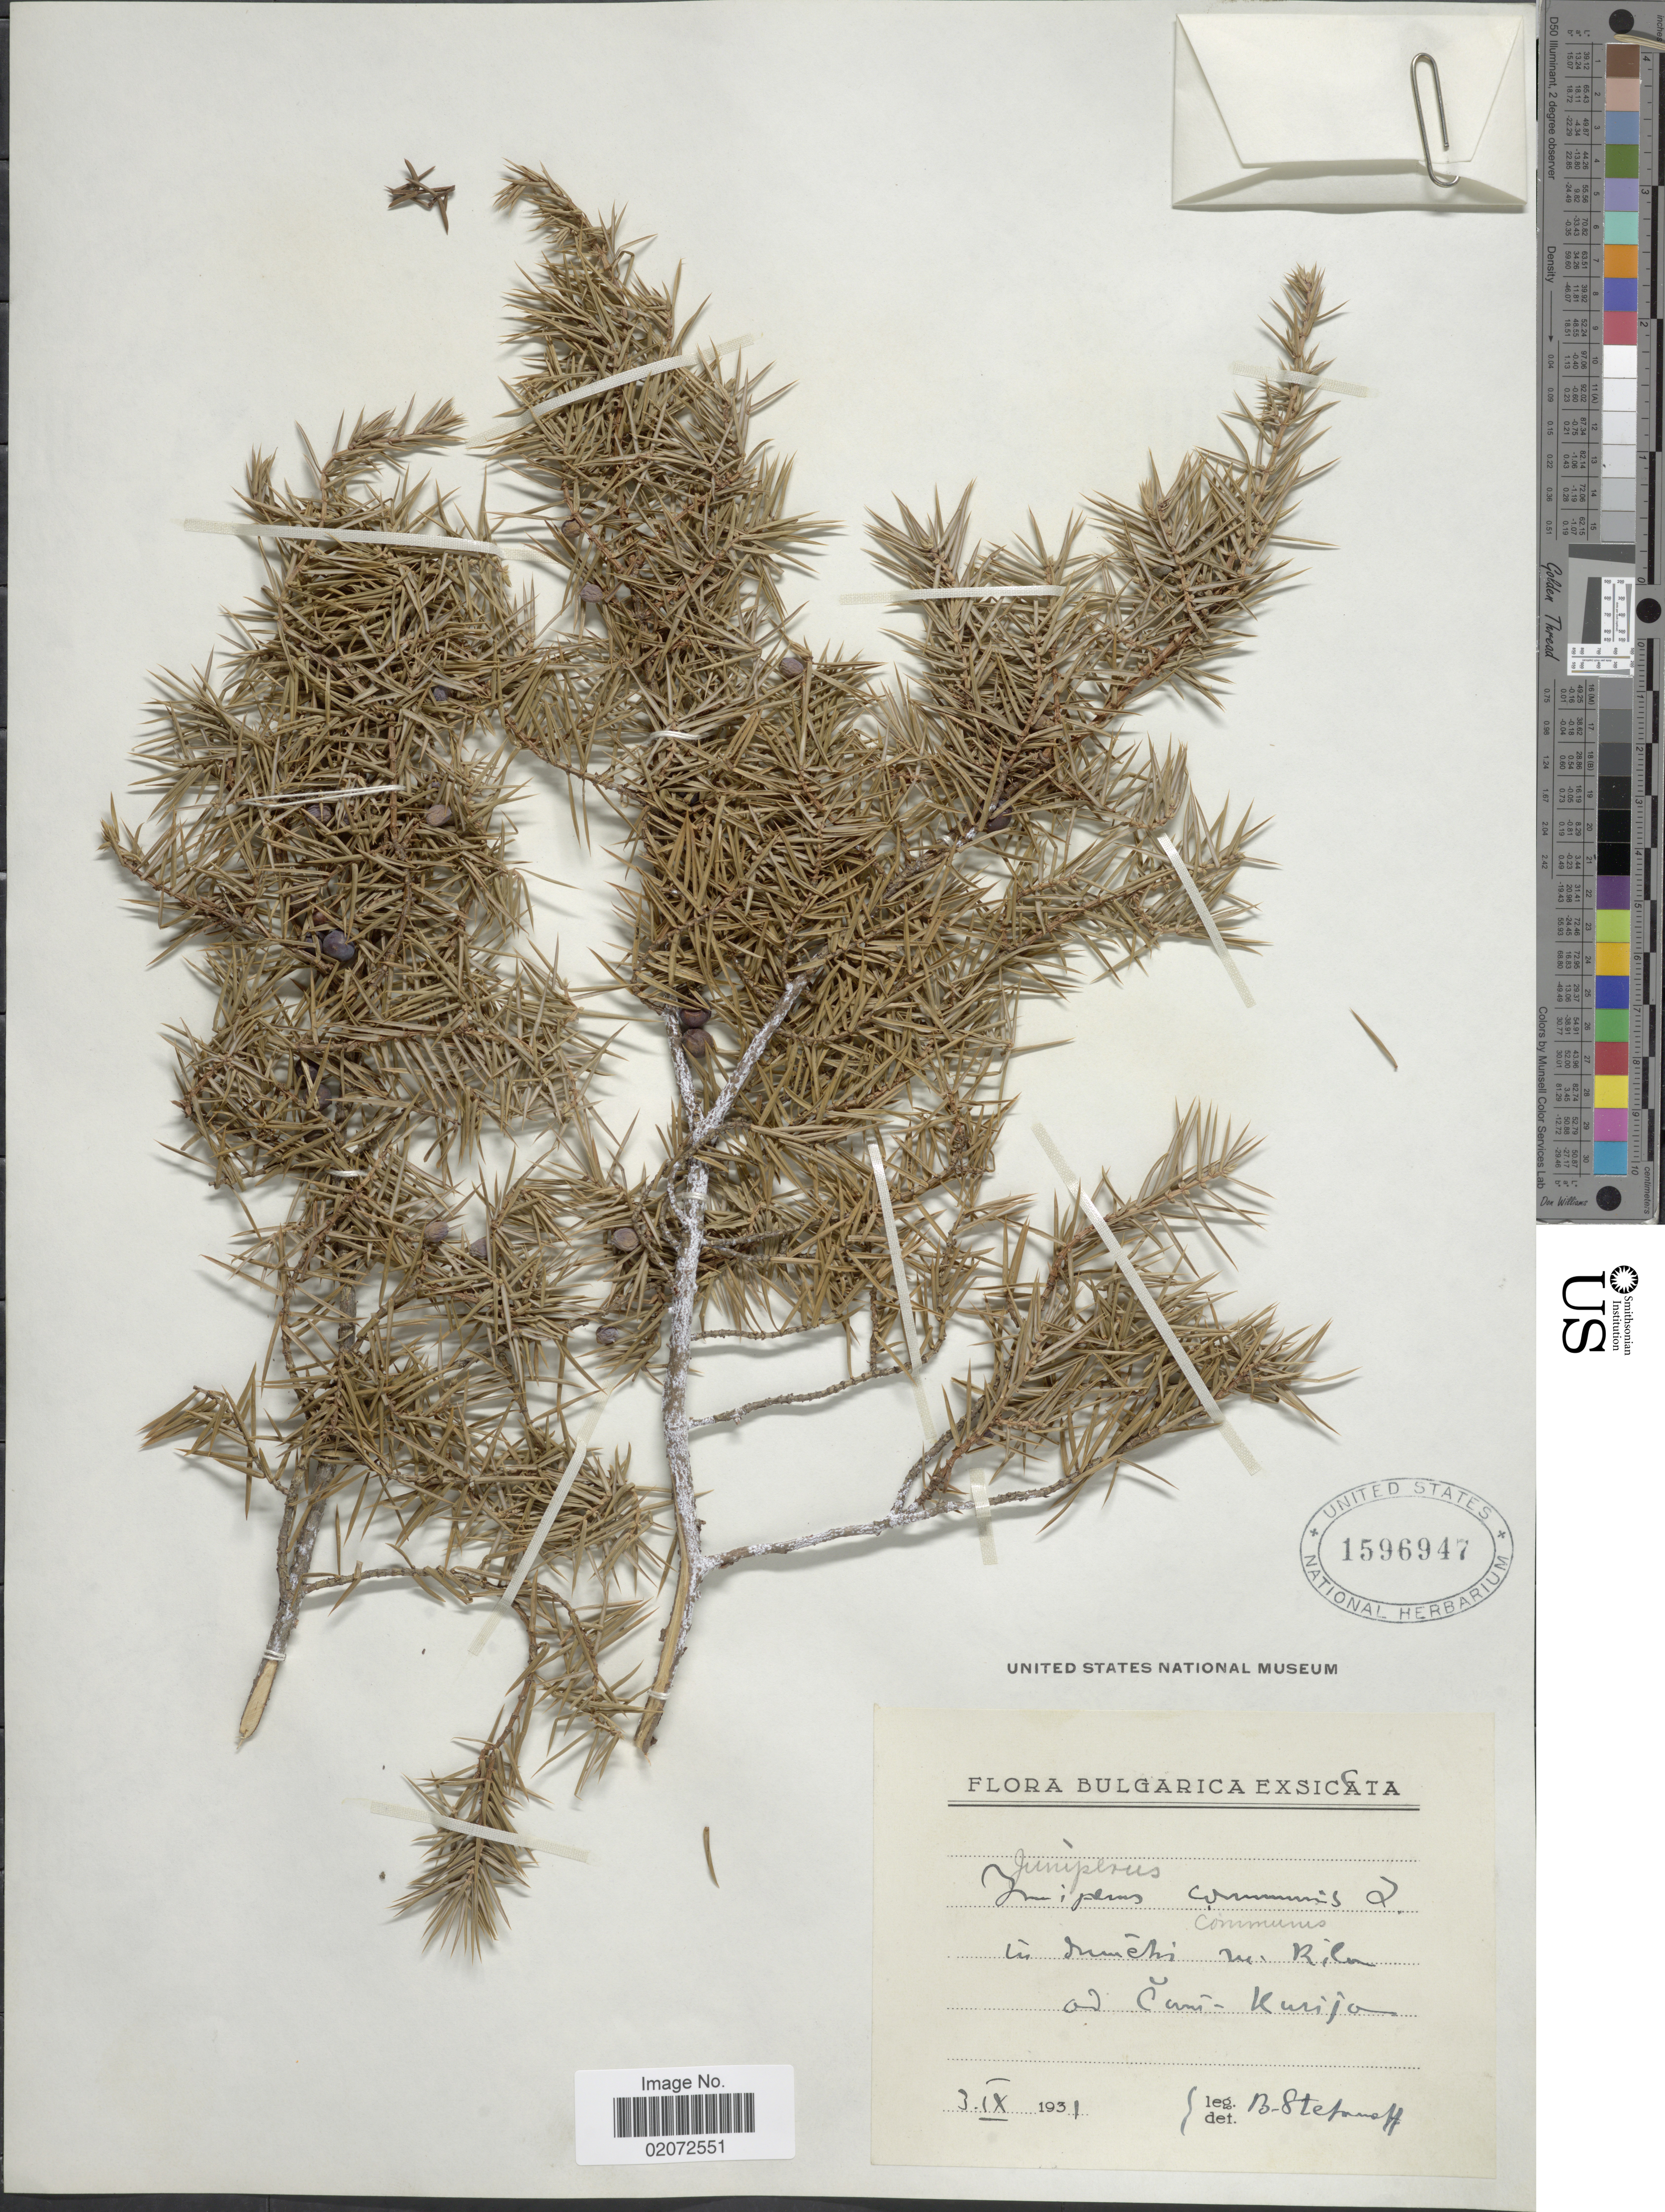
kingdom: Plantae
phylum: Tracheophyta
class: Pinopsida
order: Pinales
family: Cupressaceae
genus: Juniperus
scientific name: Juniperus communis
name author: L.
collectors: B. Stefanoff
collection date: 1931-09-03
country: Bulgaria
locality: Bulgarica. In Irumiehi ru. Rilu ad Cami - Kurija [interpreted]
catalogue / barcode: US 1596947